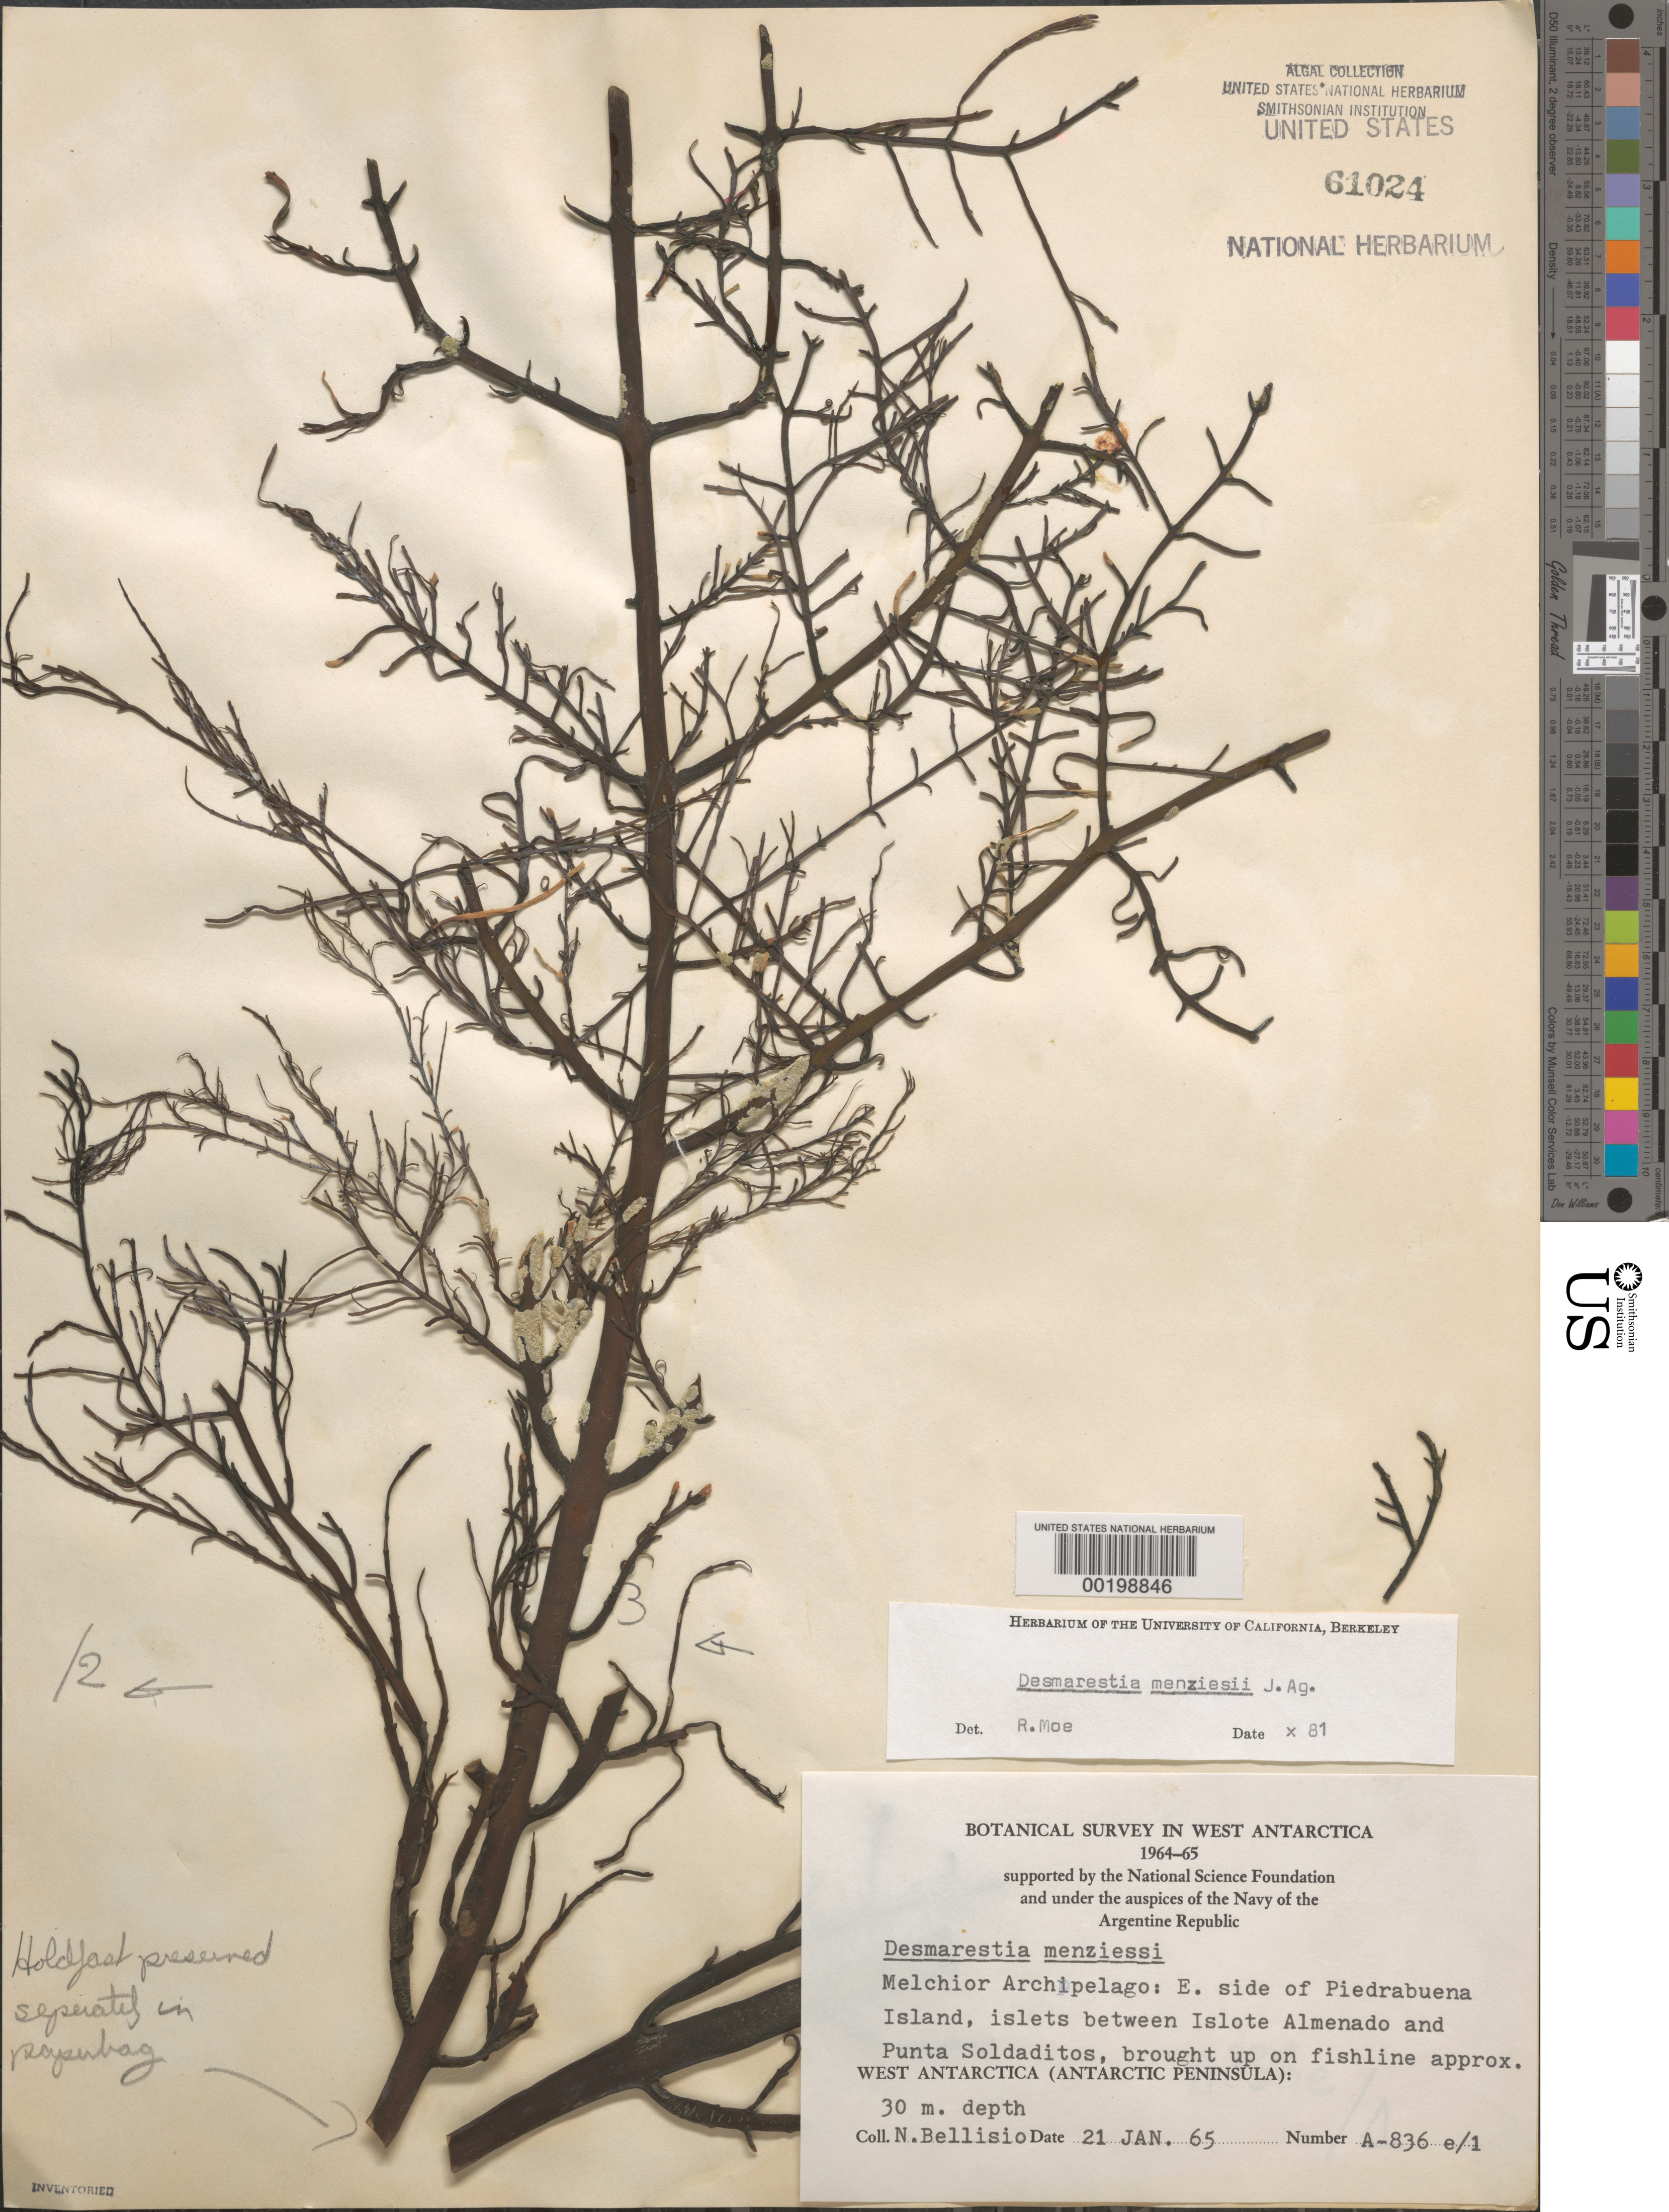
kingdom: Chromista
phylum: Ochrophyta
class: Phaeophyceae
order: Desmarestiales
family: Desmarestiaceae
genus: Desmarestia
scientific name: Desmarestia menziesii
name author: J. Agardh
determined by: Moe, R. L.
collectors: N. Bellisio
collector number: A-836e-1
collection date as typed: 21 Jan 1965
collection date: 1965-01-21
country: Antarctica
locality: Eta Island, islets between Islote Almenado & Punta Soladitos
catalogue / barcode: US 61024